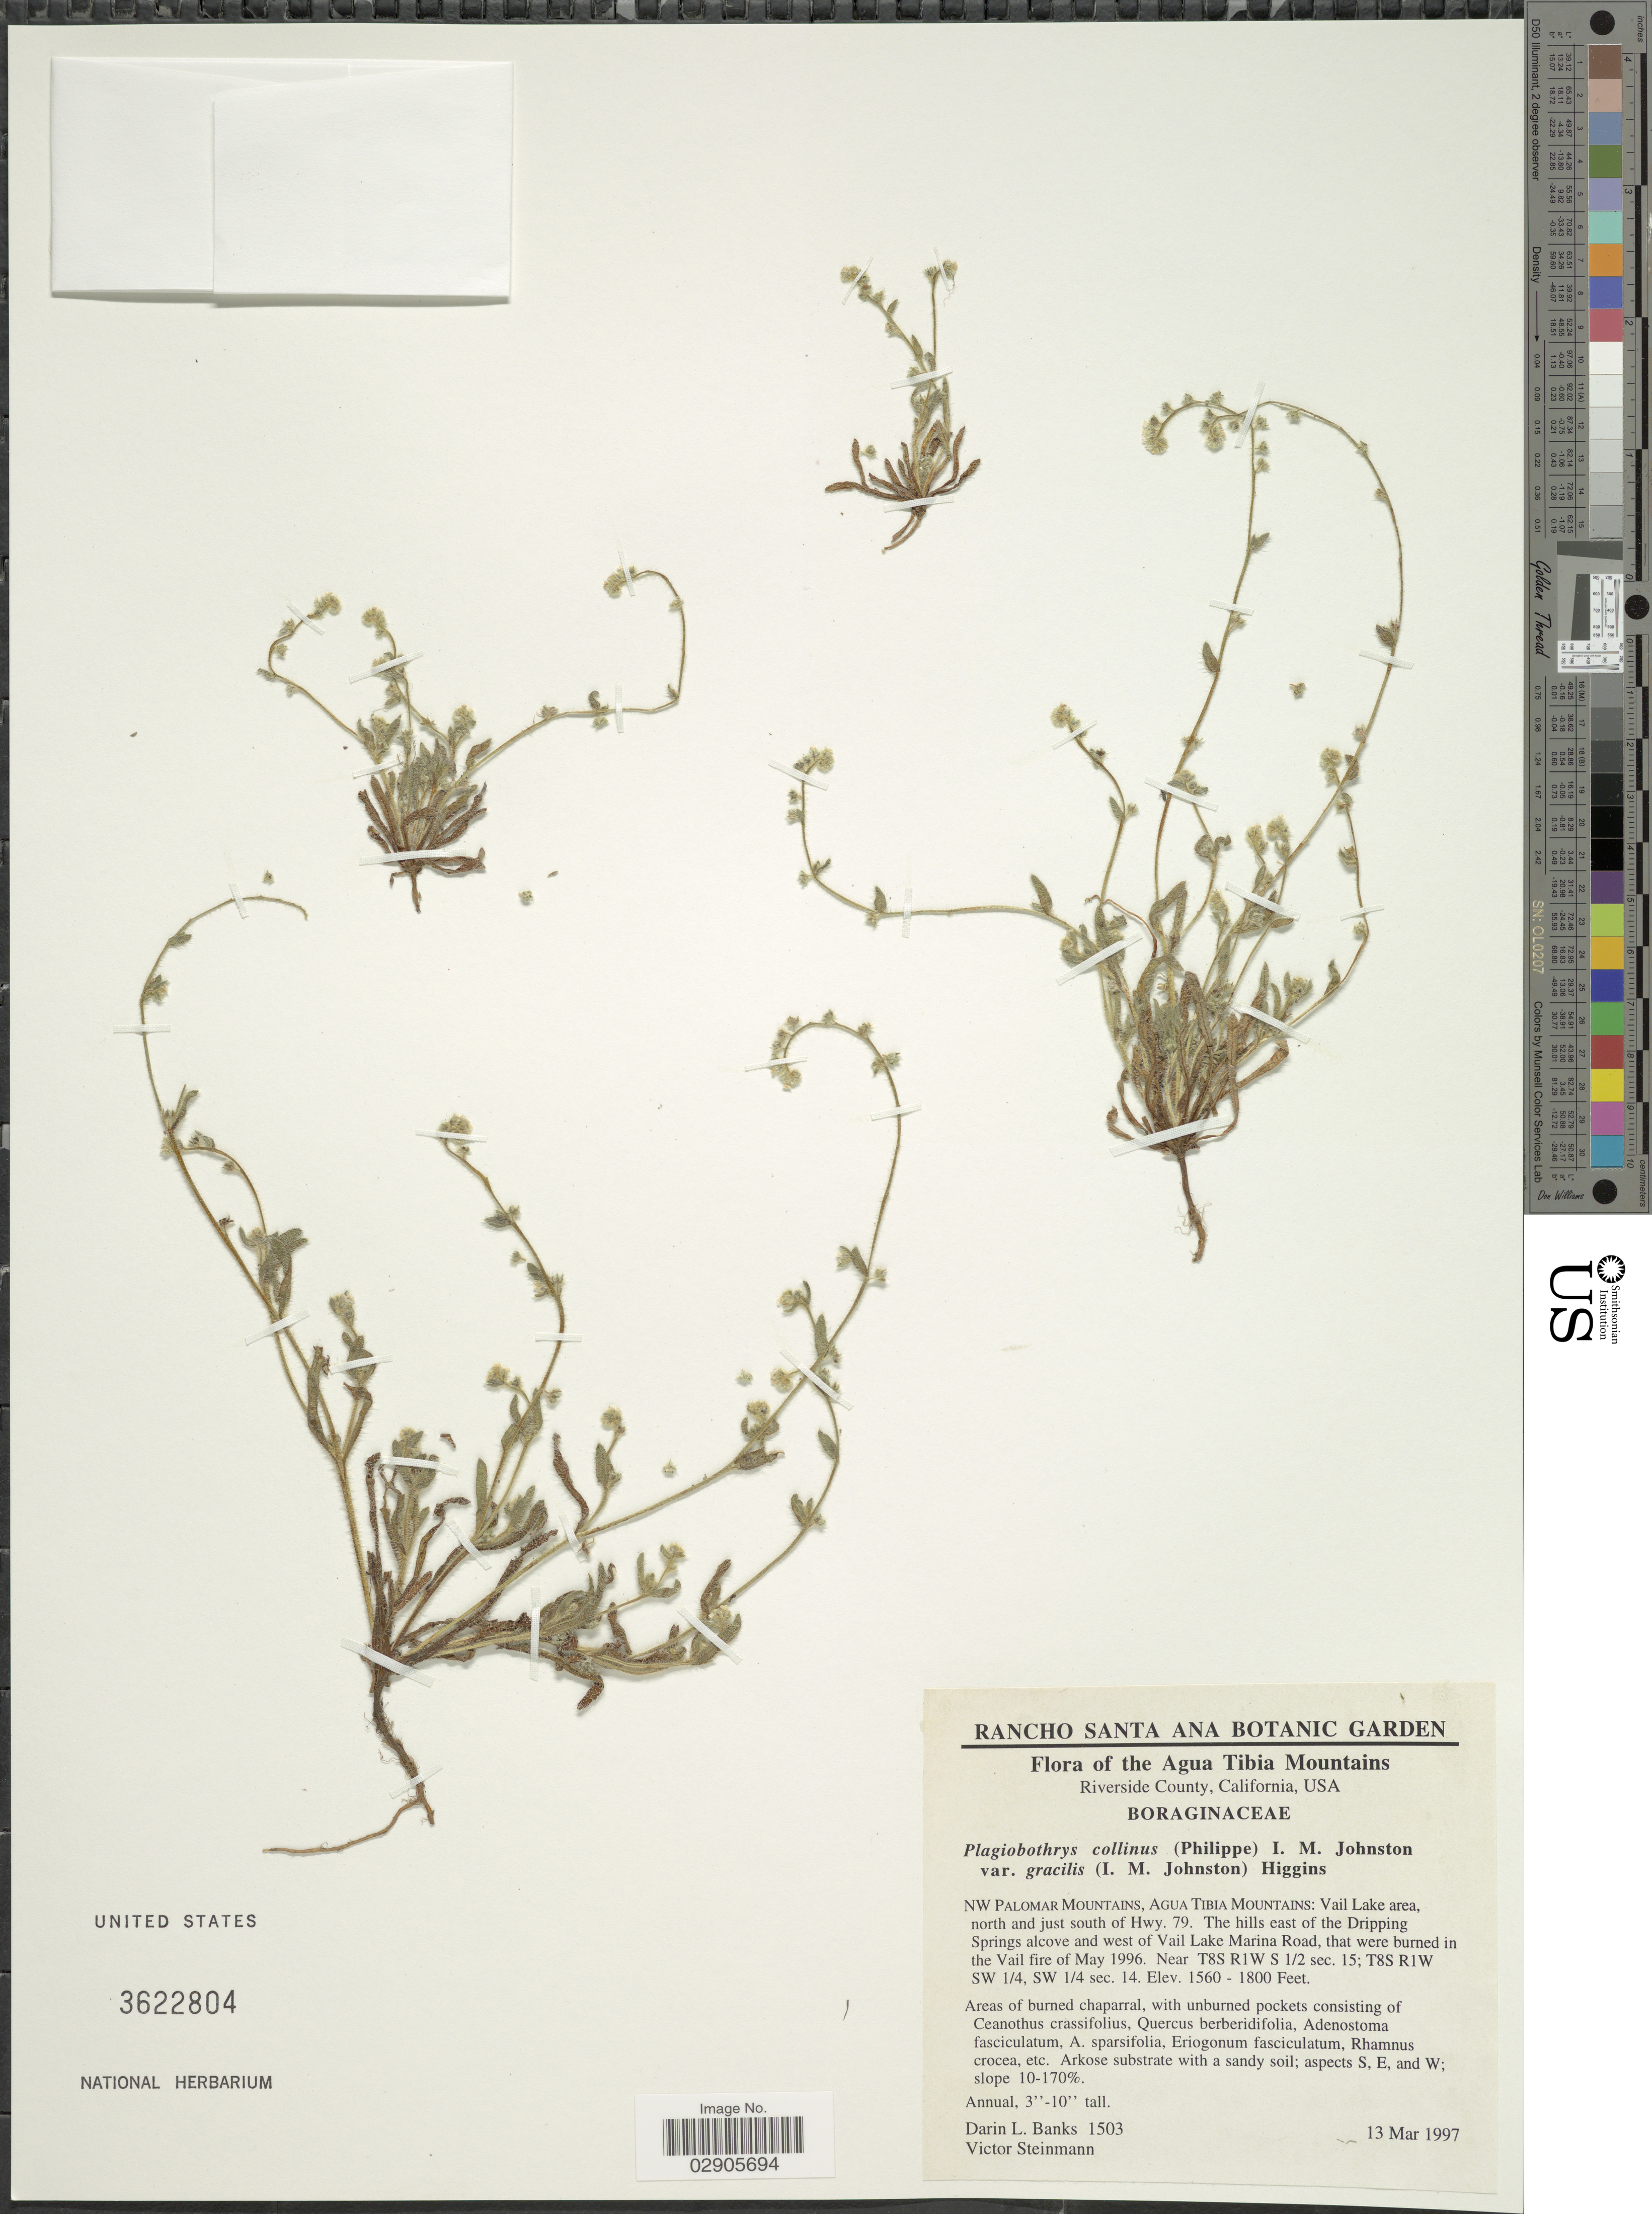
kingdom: Plantae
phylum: Tracheophyta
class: Magnoliopsida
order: Boraginales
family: Boraginaceae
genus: Plagiobothrys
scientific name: Plagiobothrys collinus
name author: (Phil.) I.M. Johnst.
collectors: D. Banks & V. W. Steinmann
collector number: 1503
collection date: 1997-03-13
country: United States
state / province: California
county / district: Riverside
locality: Agua Tibia Mountains. Riverside County. NW Palomar Mountains, Agua Tibia Mountains: Vail Lake area north and just south of Hwy. 79. The hills east of the Dripping Springs alcove and west of Vail Lake Marina Road. Near T8S R1W S 1/2 sec. 15; T8S R1W SW 1/4, SW 1/4 sec. 14.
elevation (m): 475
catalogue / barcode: US 3622804